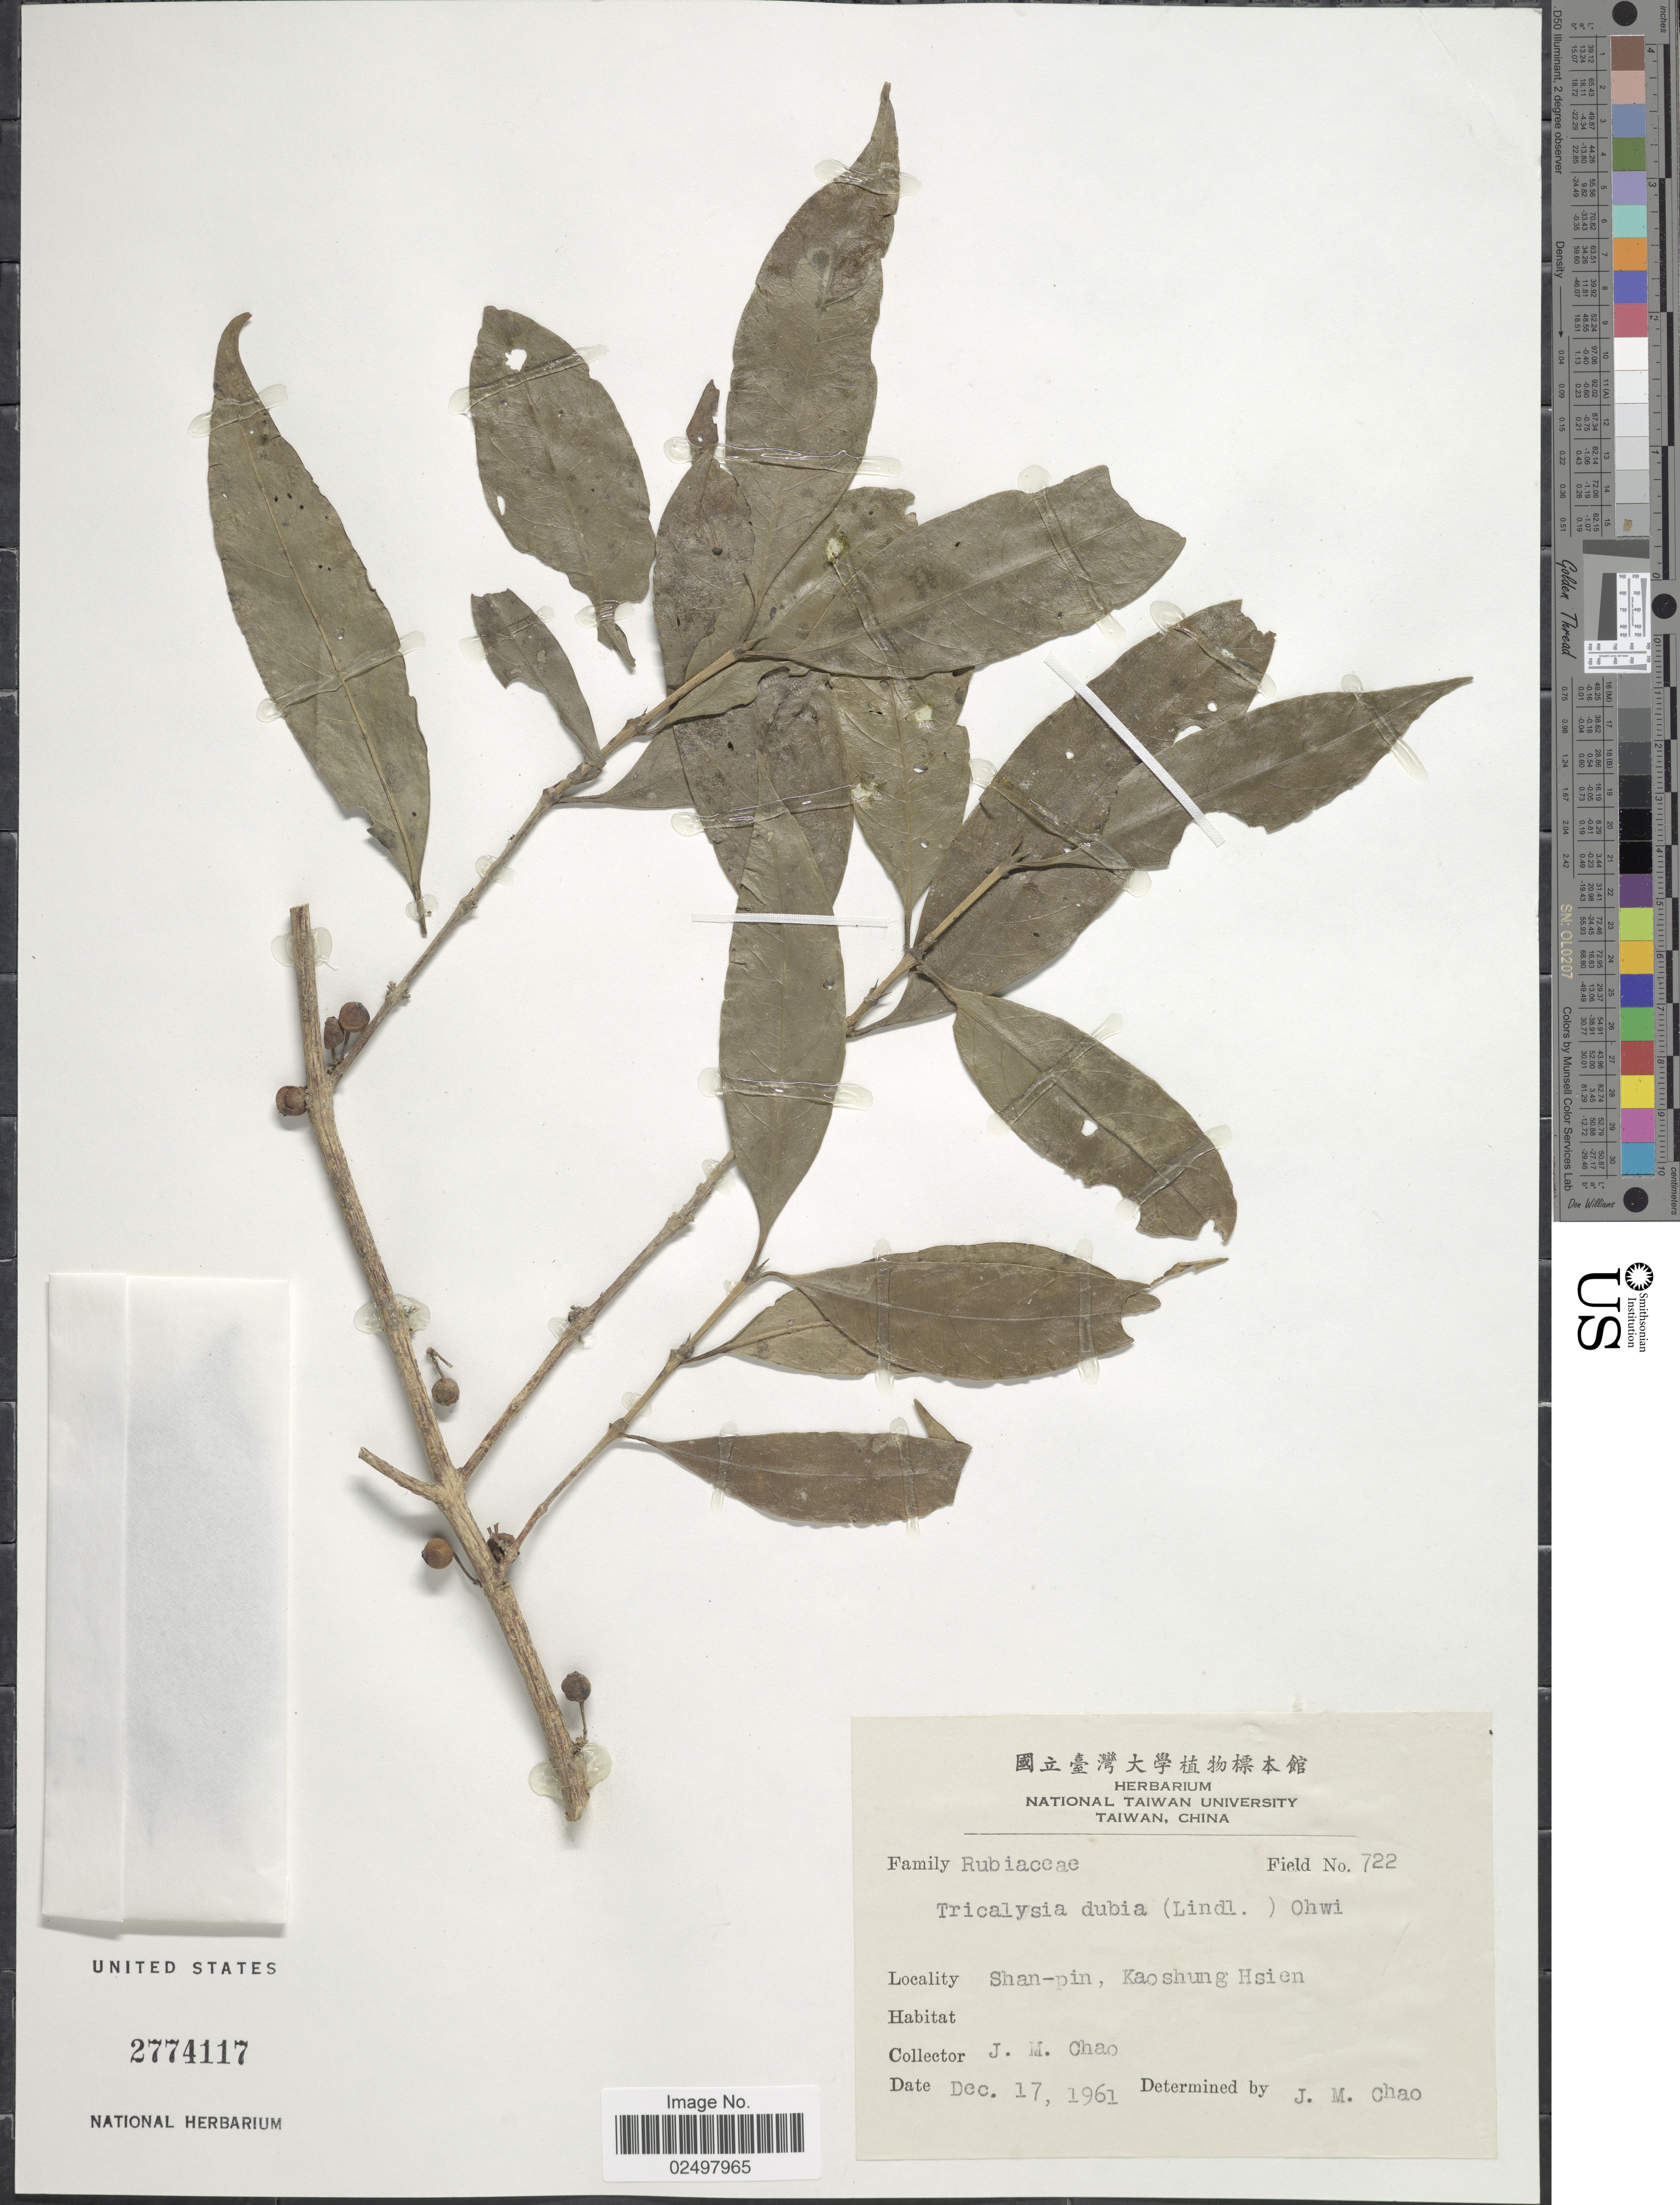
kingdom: Plantae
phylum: Tracheophyta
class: Magnoliopsida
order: Gentianales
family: Rubiaceae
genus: Tricalysia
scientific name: Tricalysia dubia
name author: (Lindl.) Ohwi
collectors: J. Chao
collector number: Field722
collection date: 1961-12-17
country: Taiwan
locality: Shan-pin, Kaoshung Hsien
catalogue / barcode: US 2774117